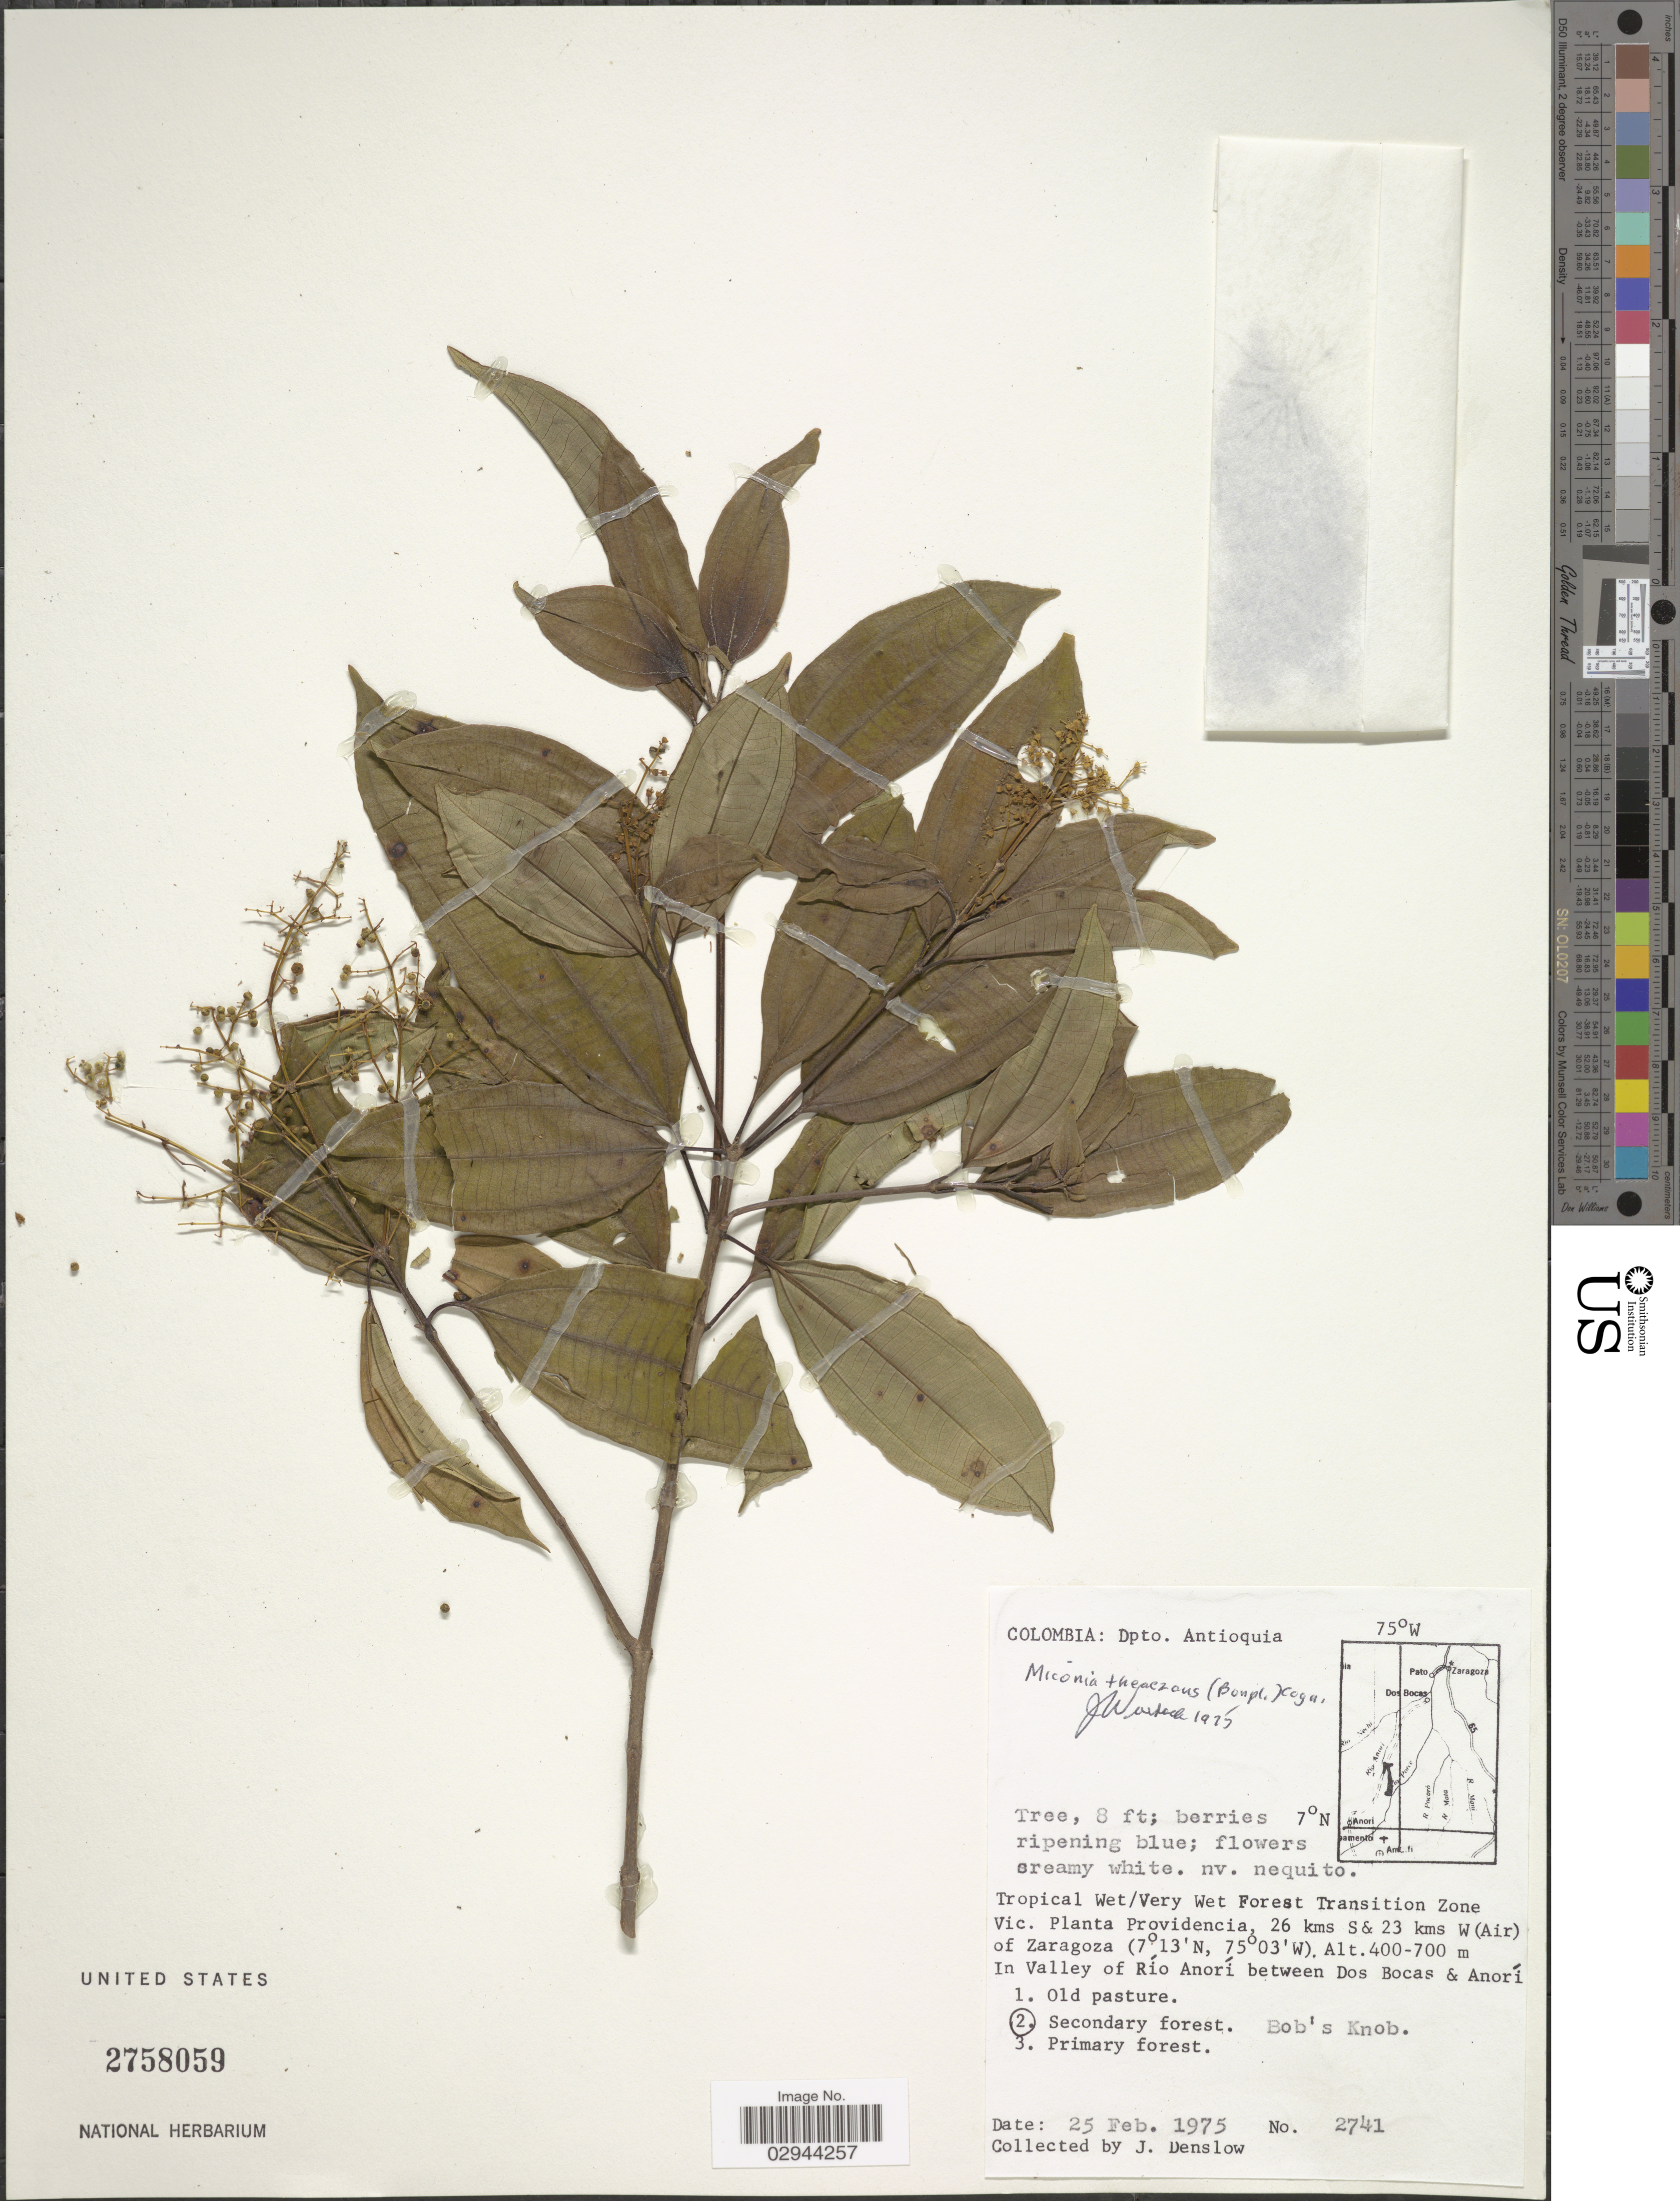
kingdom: Plantae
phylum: Tracheophyta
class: Magnoliopsida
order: Myrtales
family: Melastomataceae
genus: Miconia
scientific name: Miconia theizans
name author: (Bonpl.) Cogn.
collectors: J. Denslow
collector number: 2741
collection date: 1975-02-25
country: Colombia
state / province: Antioquia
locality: Dpto. Antioquia, Tropical Wet/very Wet forest Transition Zone Vic. Planta Providencia, 26 Kms S & 23 kms W (Air) of Zaragoza, in valley of Río Anorí between Dos Bocas & Anorí, Bob's Knob.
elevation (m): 400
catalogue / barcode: US 2758059